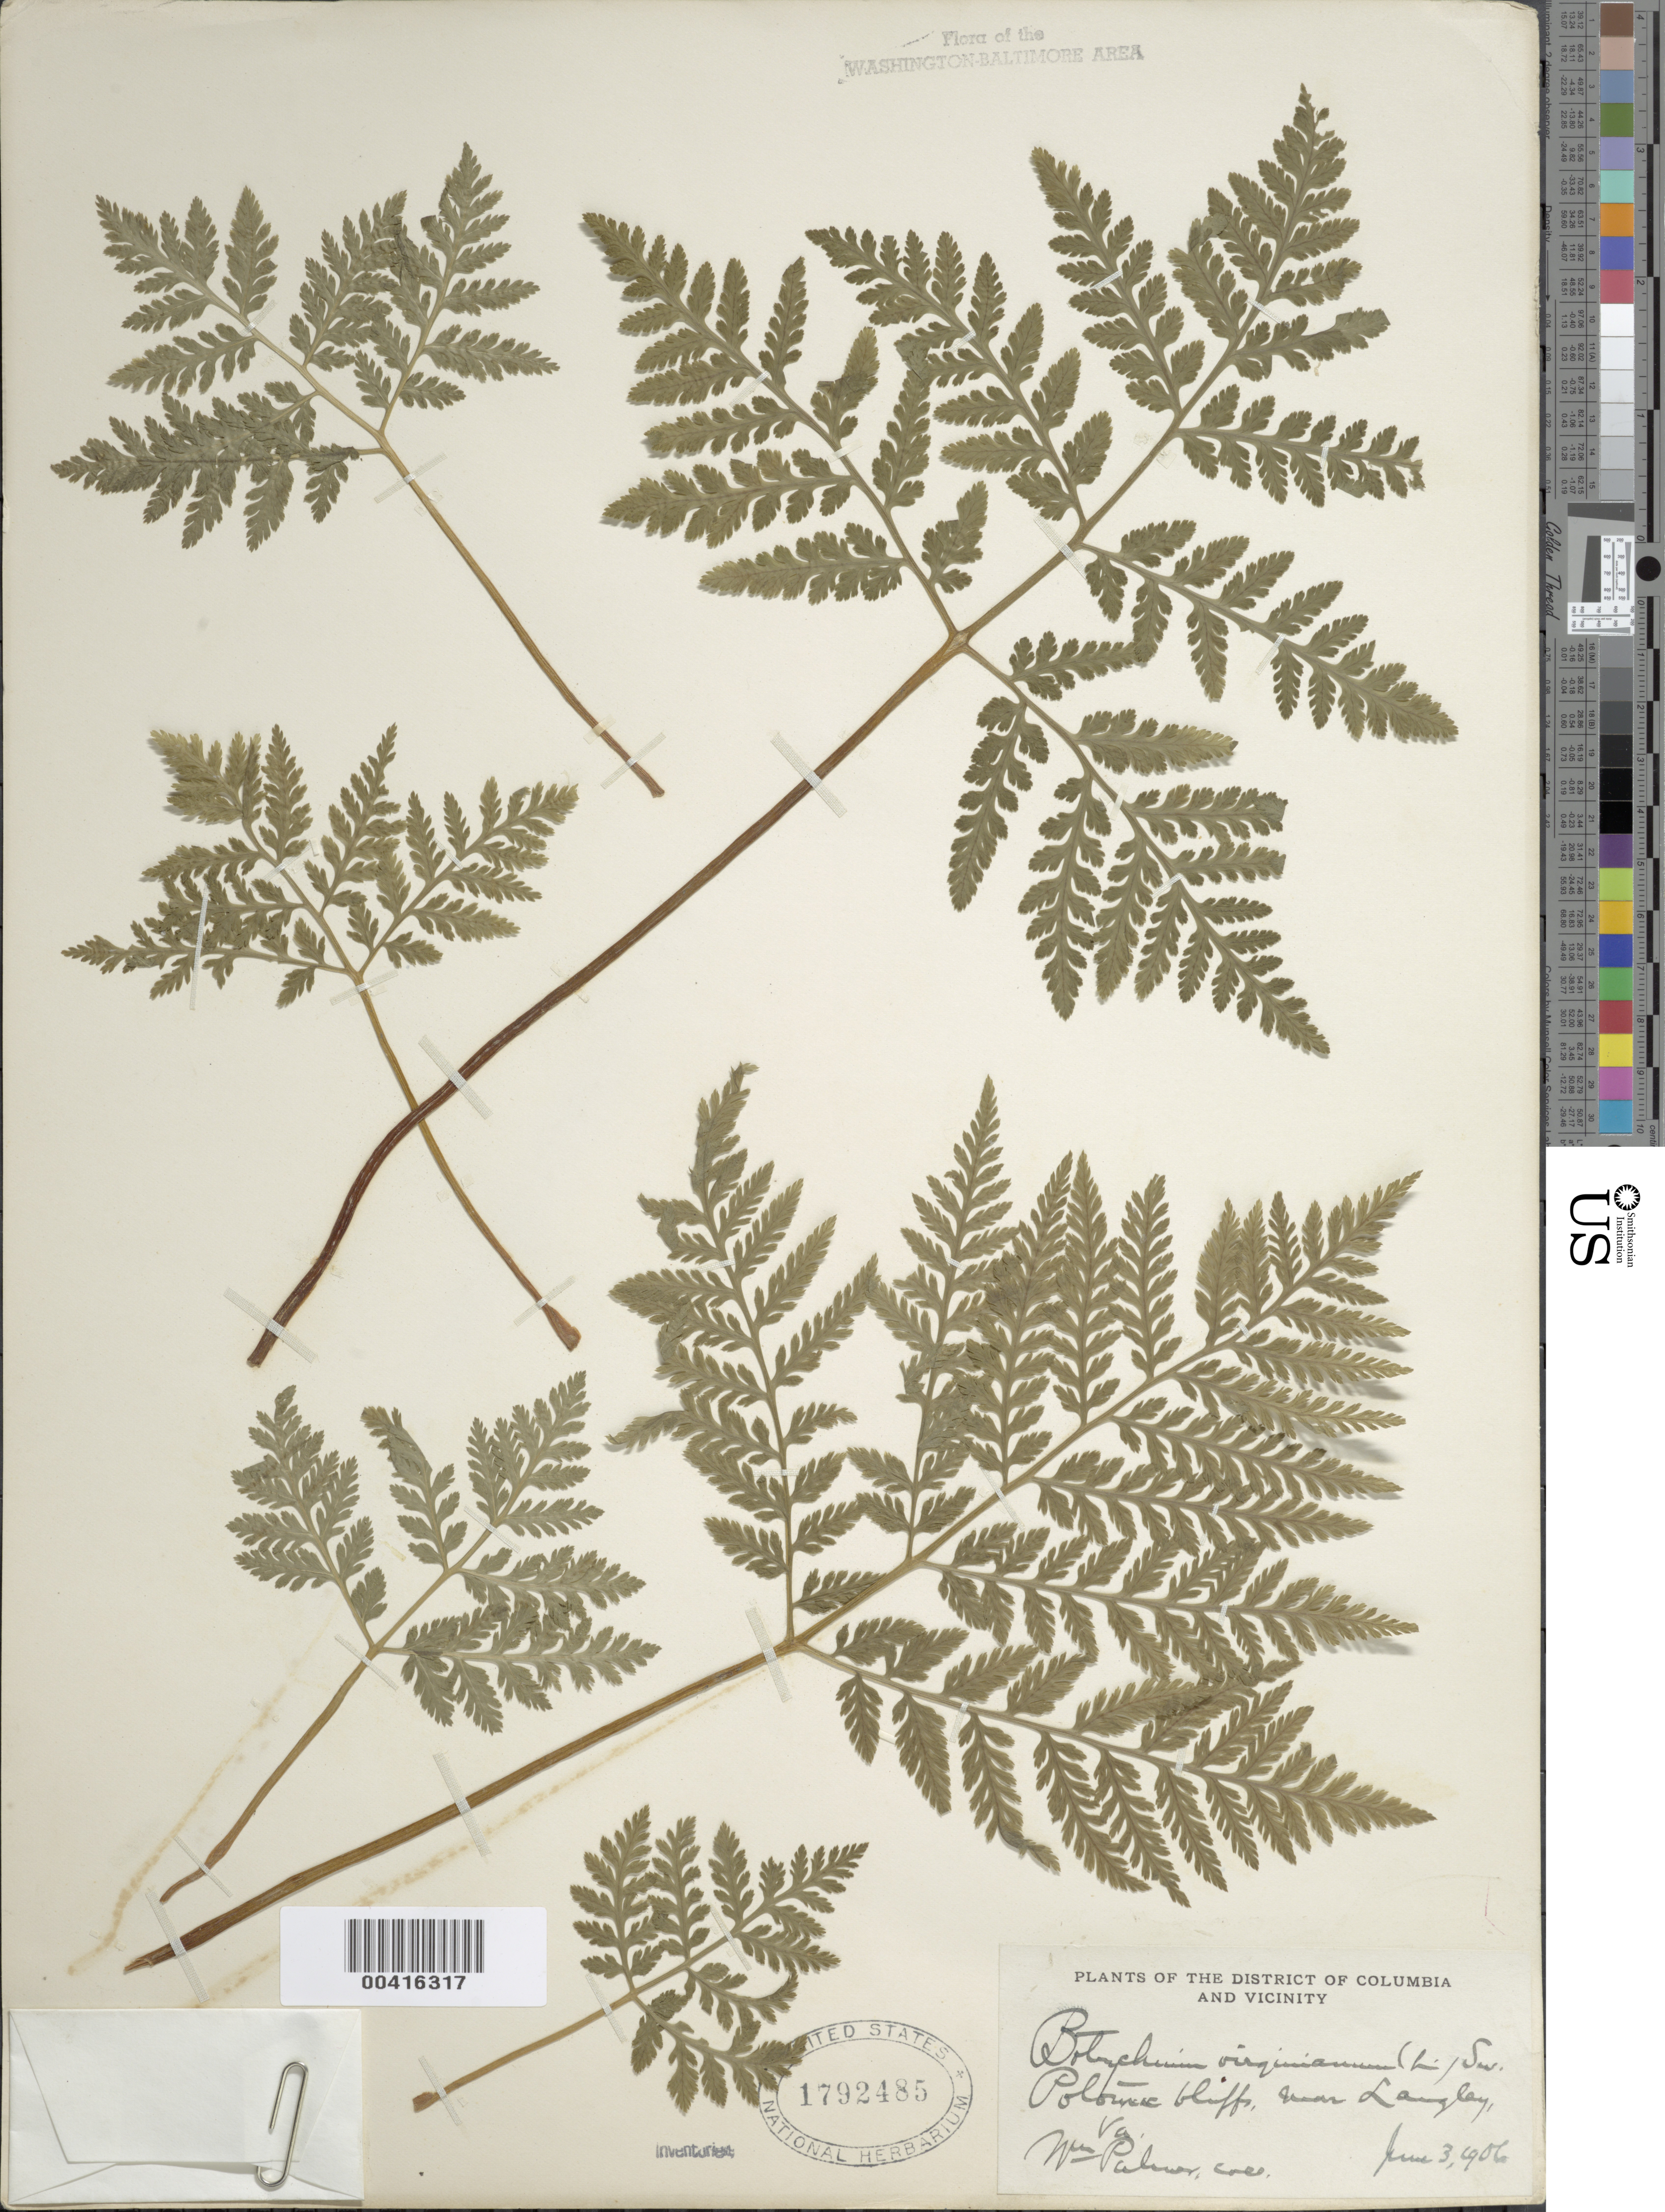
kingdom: Plantae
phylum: Tracheophyta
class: Polypodiopsida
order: Ophioglossales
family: Ophioglossaceae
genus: Botrychium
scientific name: Botrychium virginianum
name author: (L.) Sw.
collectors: W. Palmer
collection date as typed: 03 Jun 1906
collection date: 1906-06-03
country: United States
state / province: Virginia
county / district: Fairfax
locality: Langley vicinity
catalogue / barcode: US 1792485